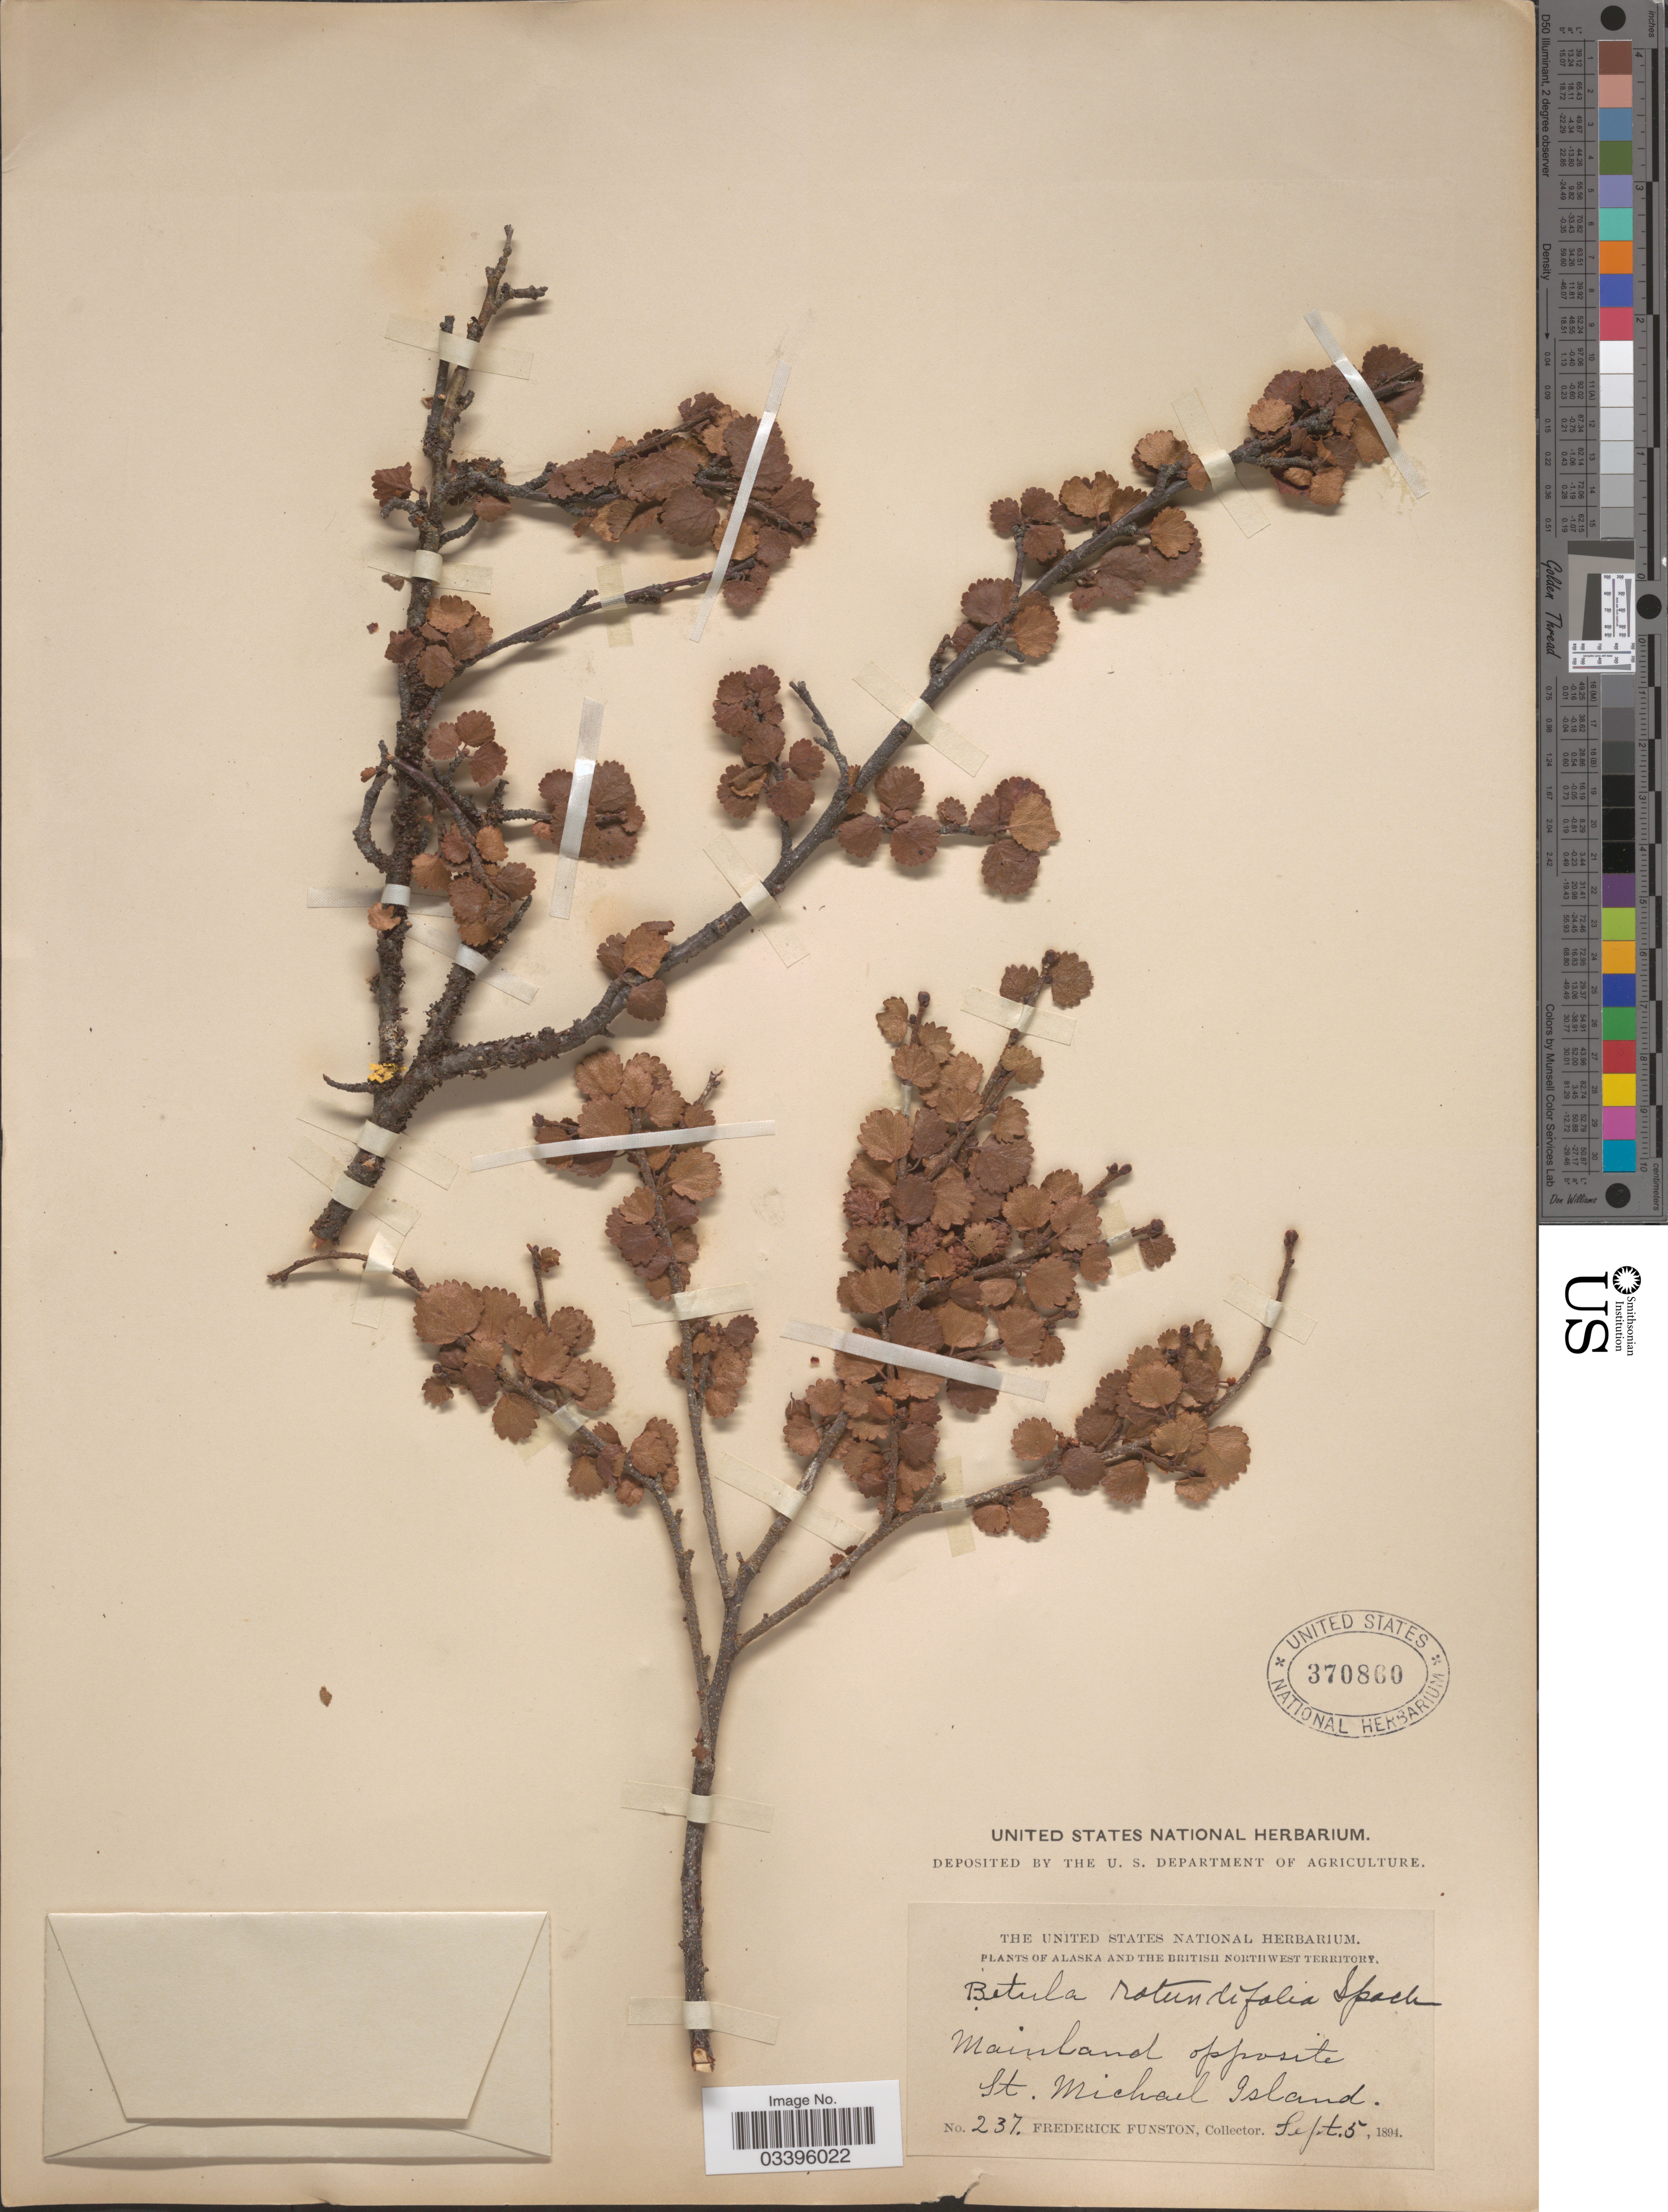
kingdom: Plantae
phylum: Tracheophyta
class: Magnoliopsida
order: Fagales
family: Betulaceae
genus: Betula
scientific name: Betula nana subsp. rotundifolia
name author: (Spach) Malyschev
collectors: F. Funston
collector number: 237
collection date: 1894-09-05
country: United States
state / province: Alaska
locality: The British Northwest Territory. Mainland opposite St. Michael Island.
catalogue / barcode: US 370860